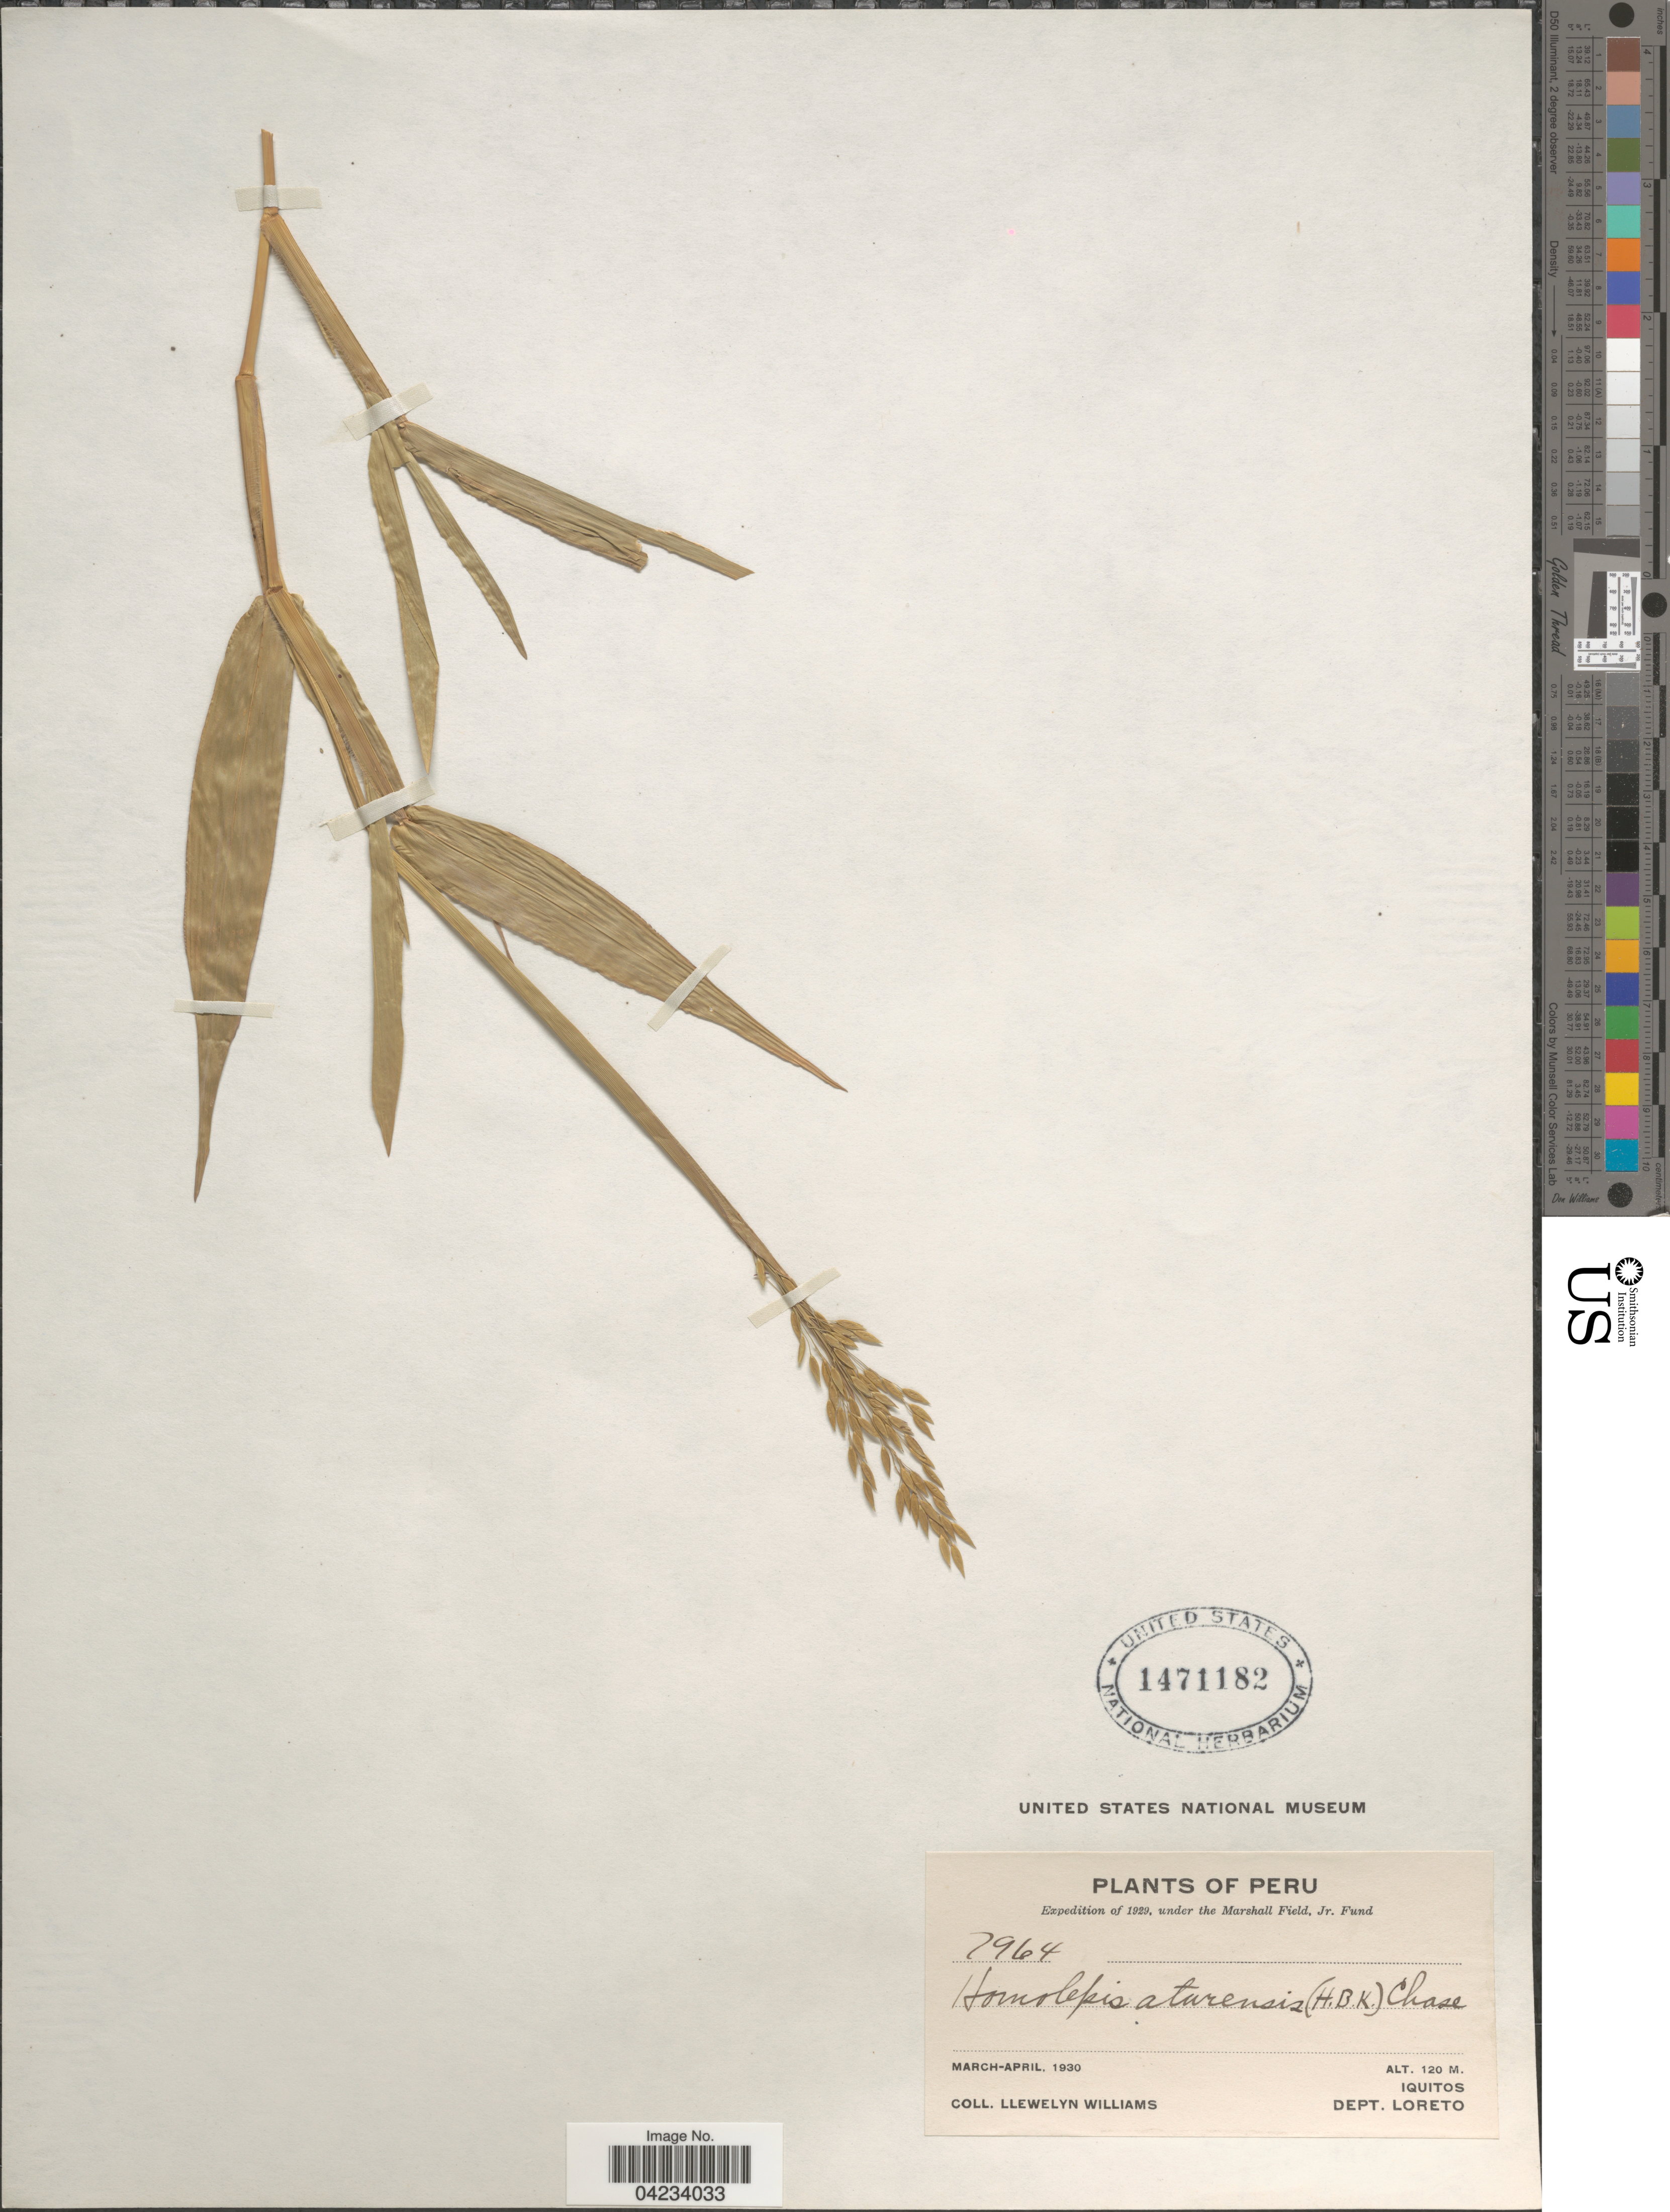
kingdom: Plantae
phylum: Tracheophyta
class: Liliopsida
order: Poales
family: Poaceae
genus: Homolepis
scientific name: Homolepis aturensis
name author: (Kunth) Chase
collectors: Ll. Williams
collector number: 7964*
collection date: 1930-03/1930-04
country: Peru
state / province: Loreto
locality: Expedition of 1929. Iquitos. Dept. Loreto.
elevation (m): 120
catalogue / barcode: US 1471182